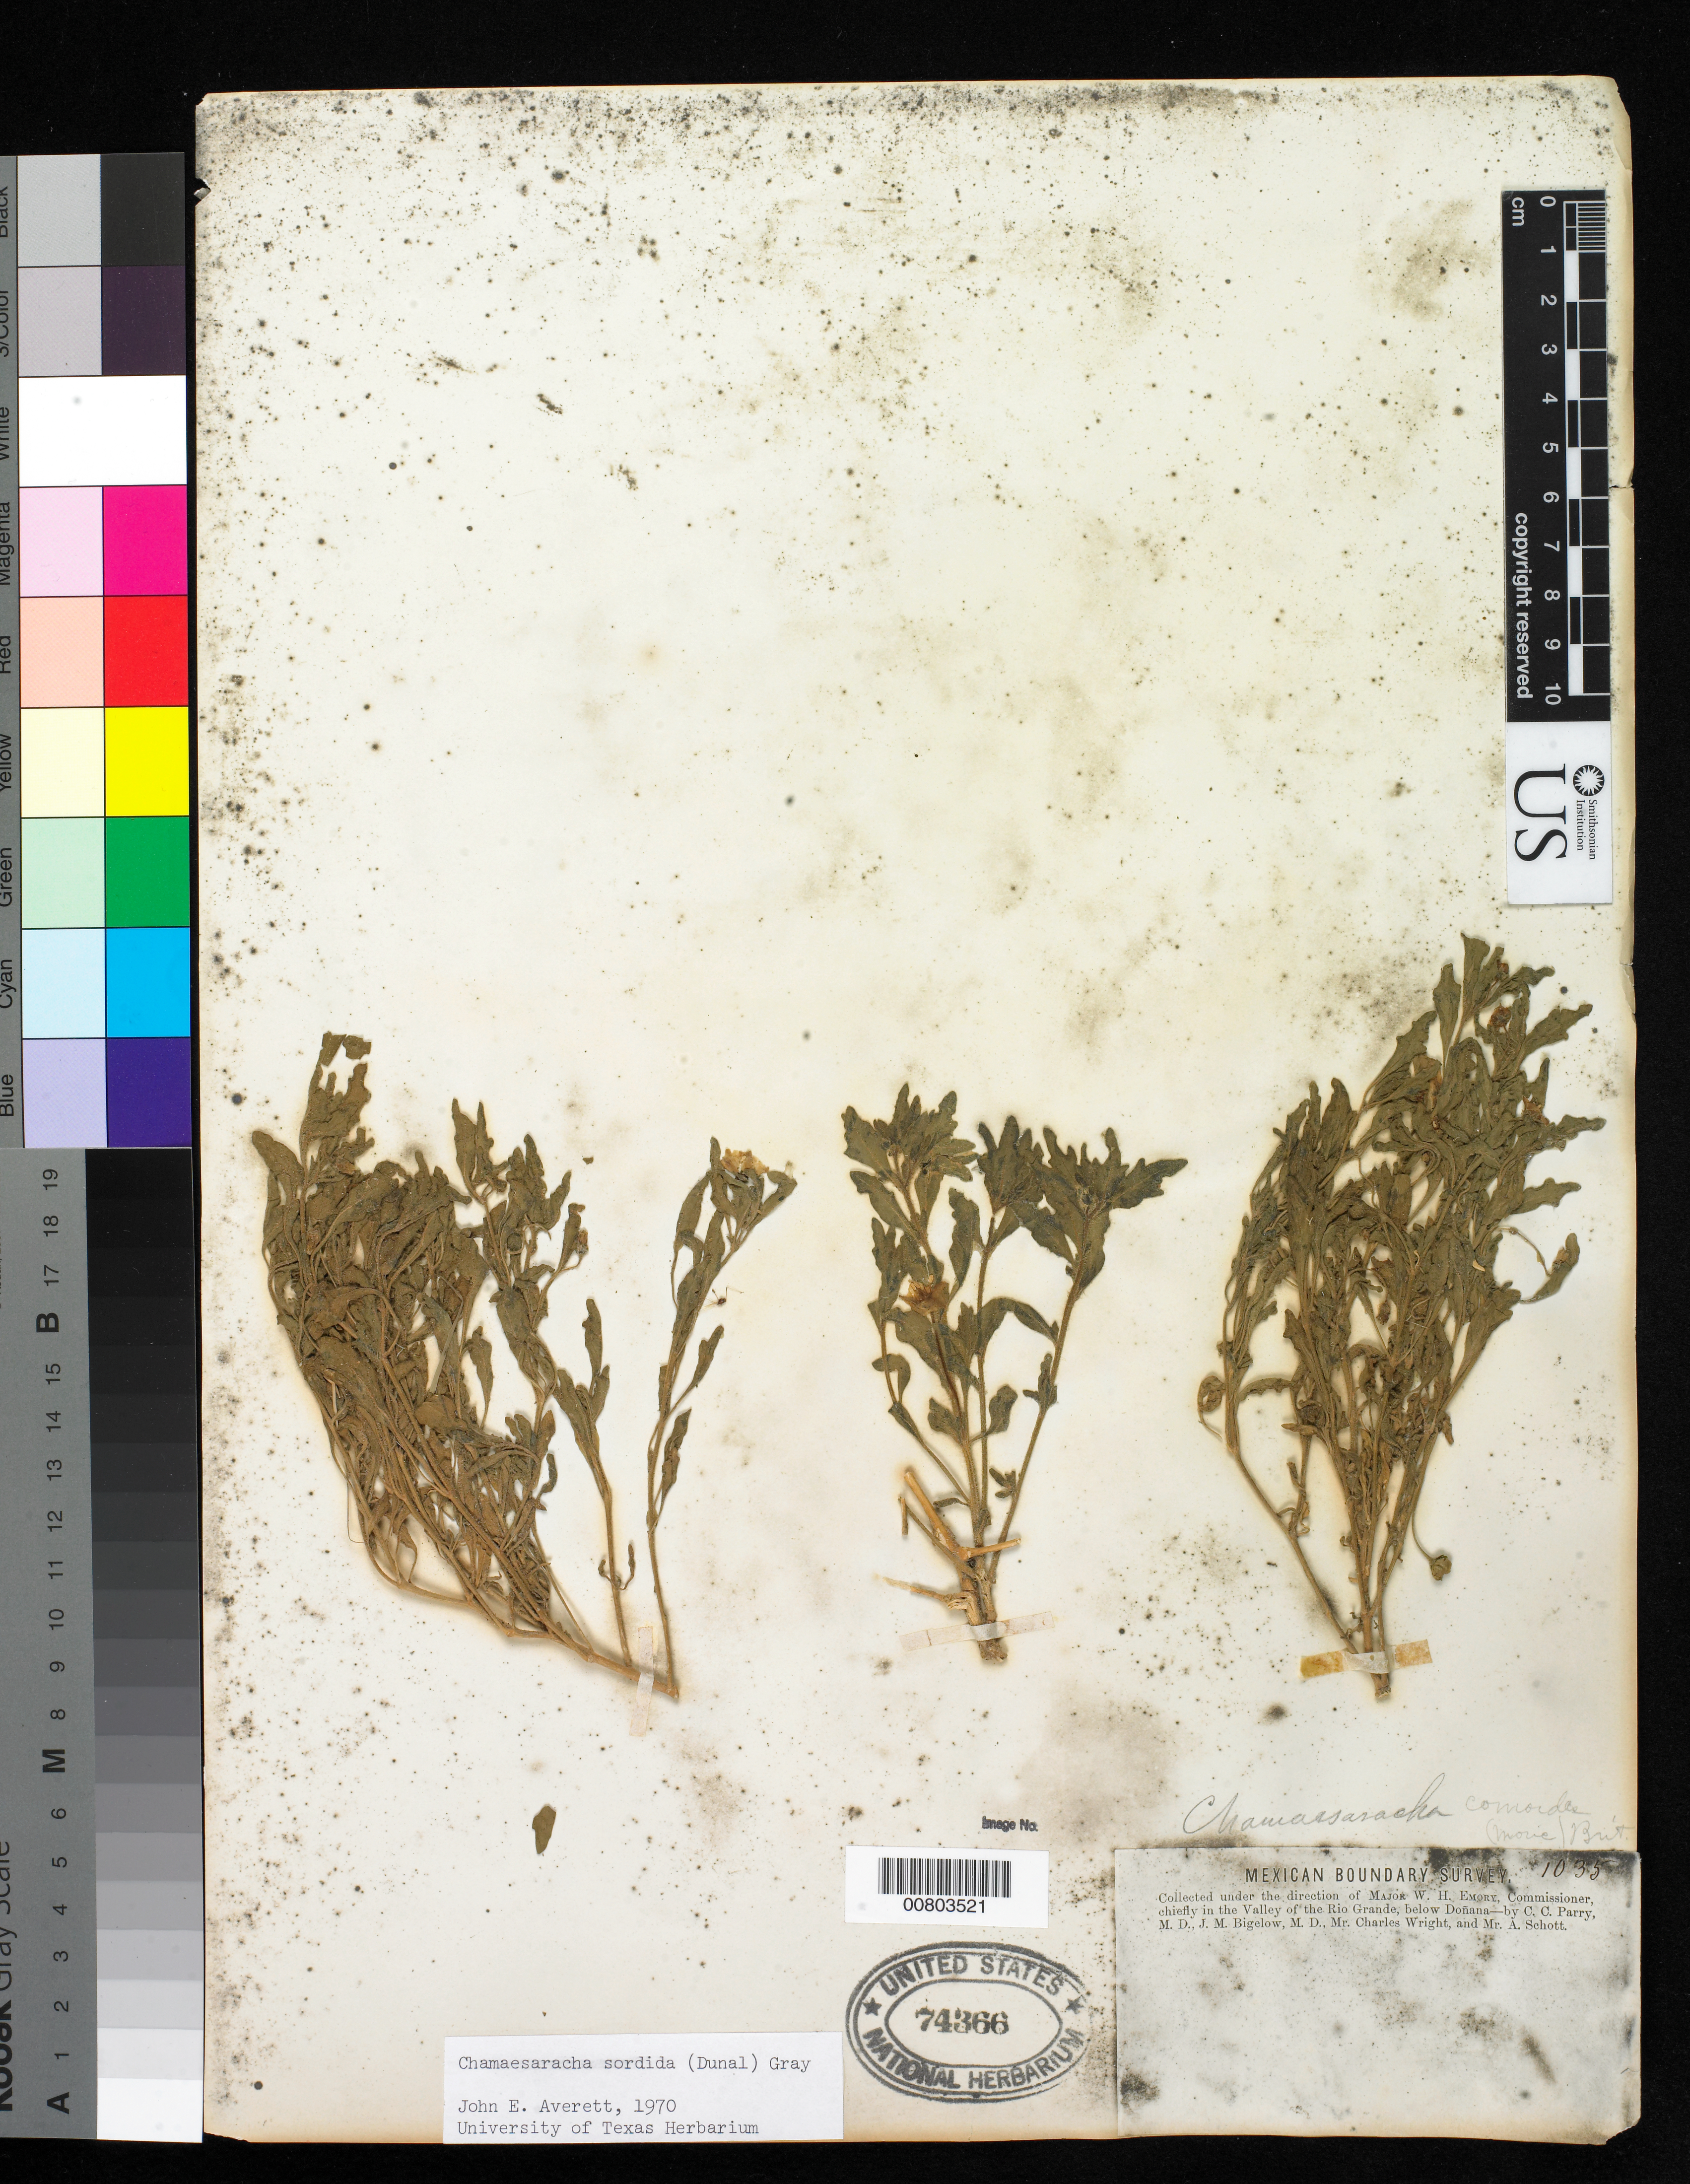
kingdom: Plantae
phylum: Tracheophyta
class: Magnoliopsida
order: Solanales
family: Solanaceae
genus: Chamaesaracha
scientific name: Chamaesaracha sordida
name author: (Dunal) S.F. Gray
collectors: C. C. Parry, J. M. Bigelow, C. Wright & A. C. V. Schott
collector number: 1035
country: United States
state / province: New Mexico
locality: Valley of the Rio Grande, below Doñana, New Mexico.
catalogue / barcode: US 74366